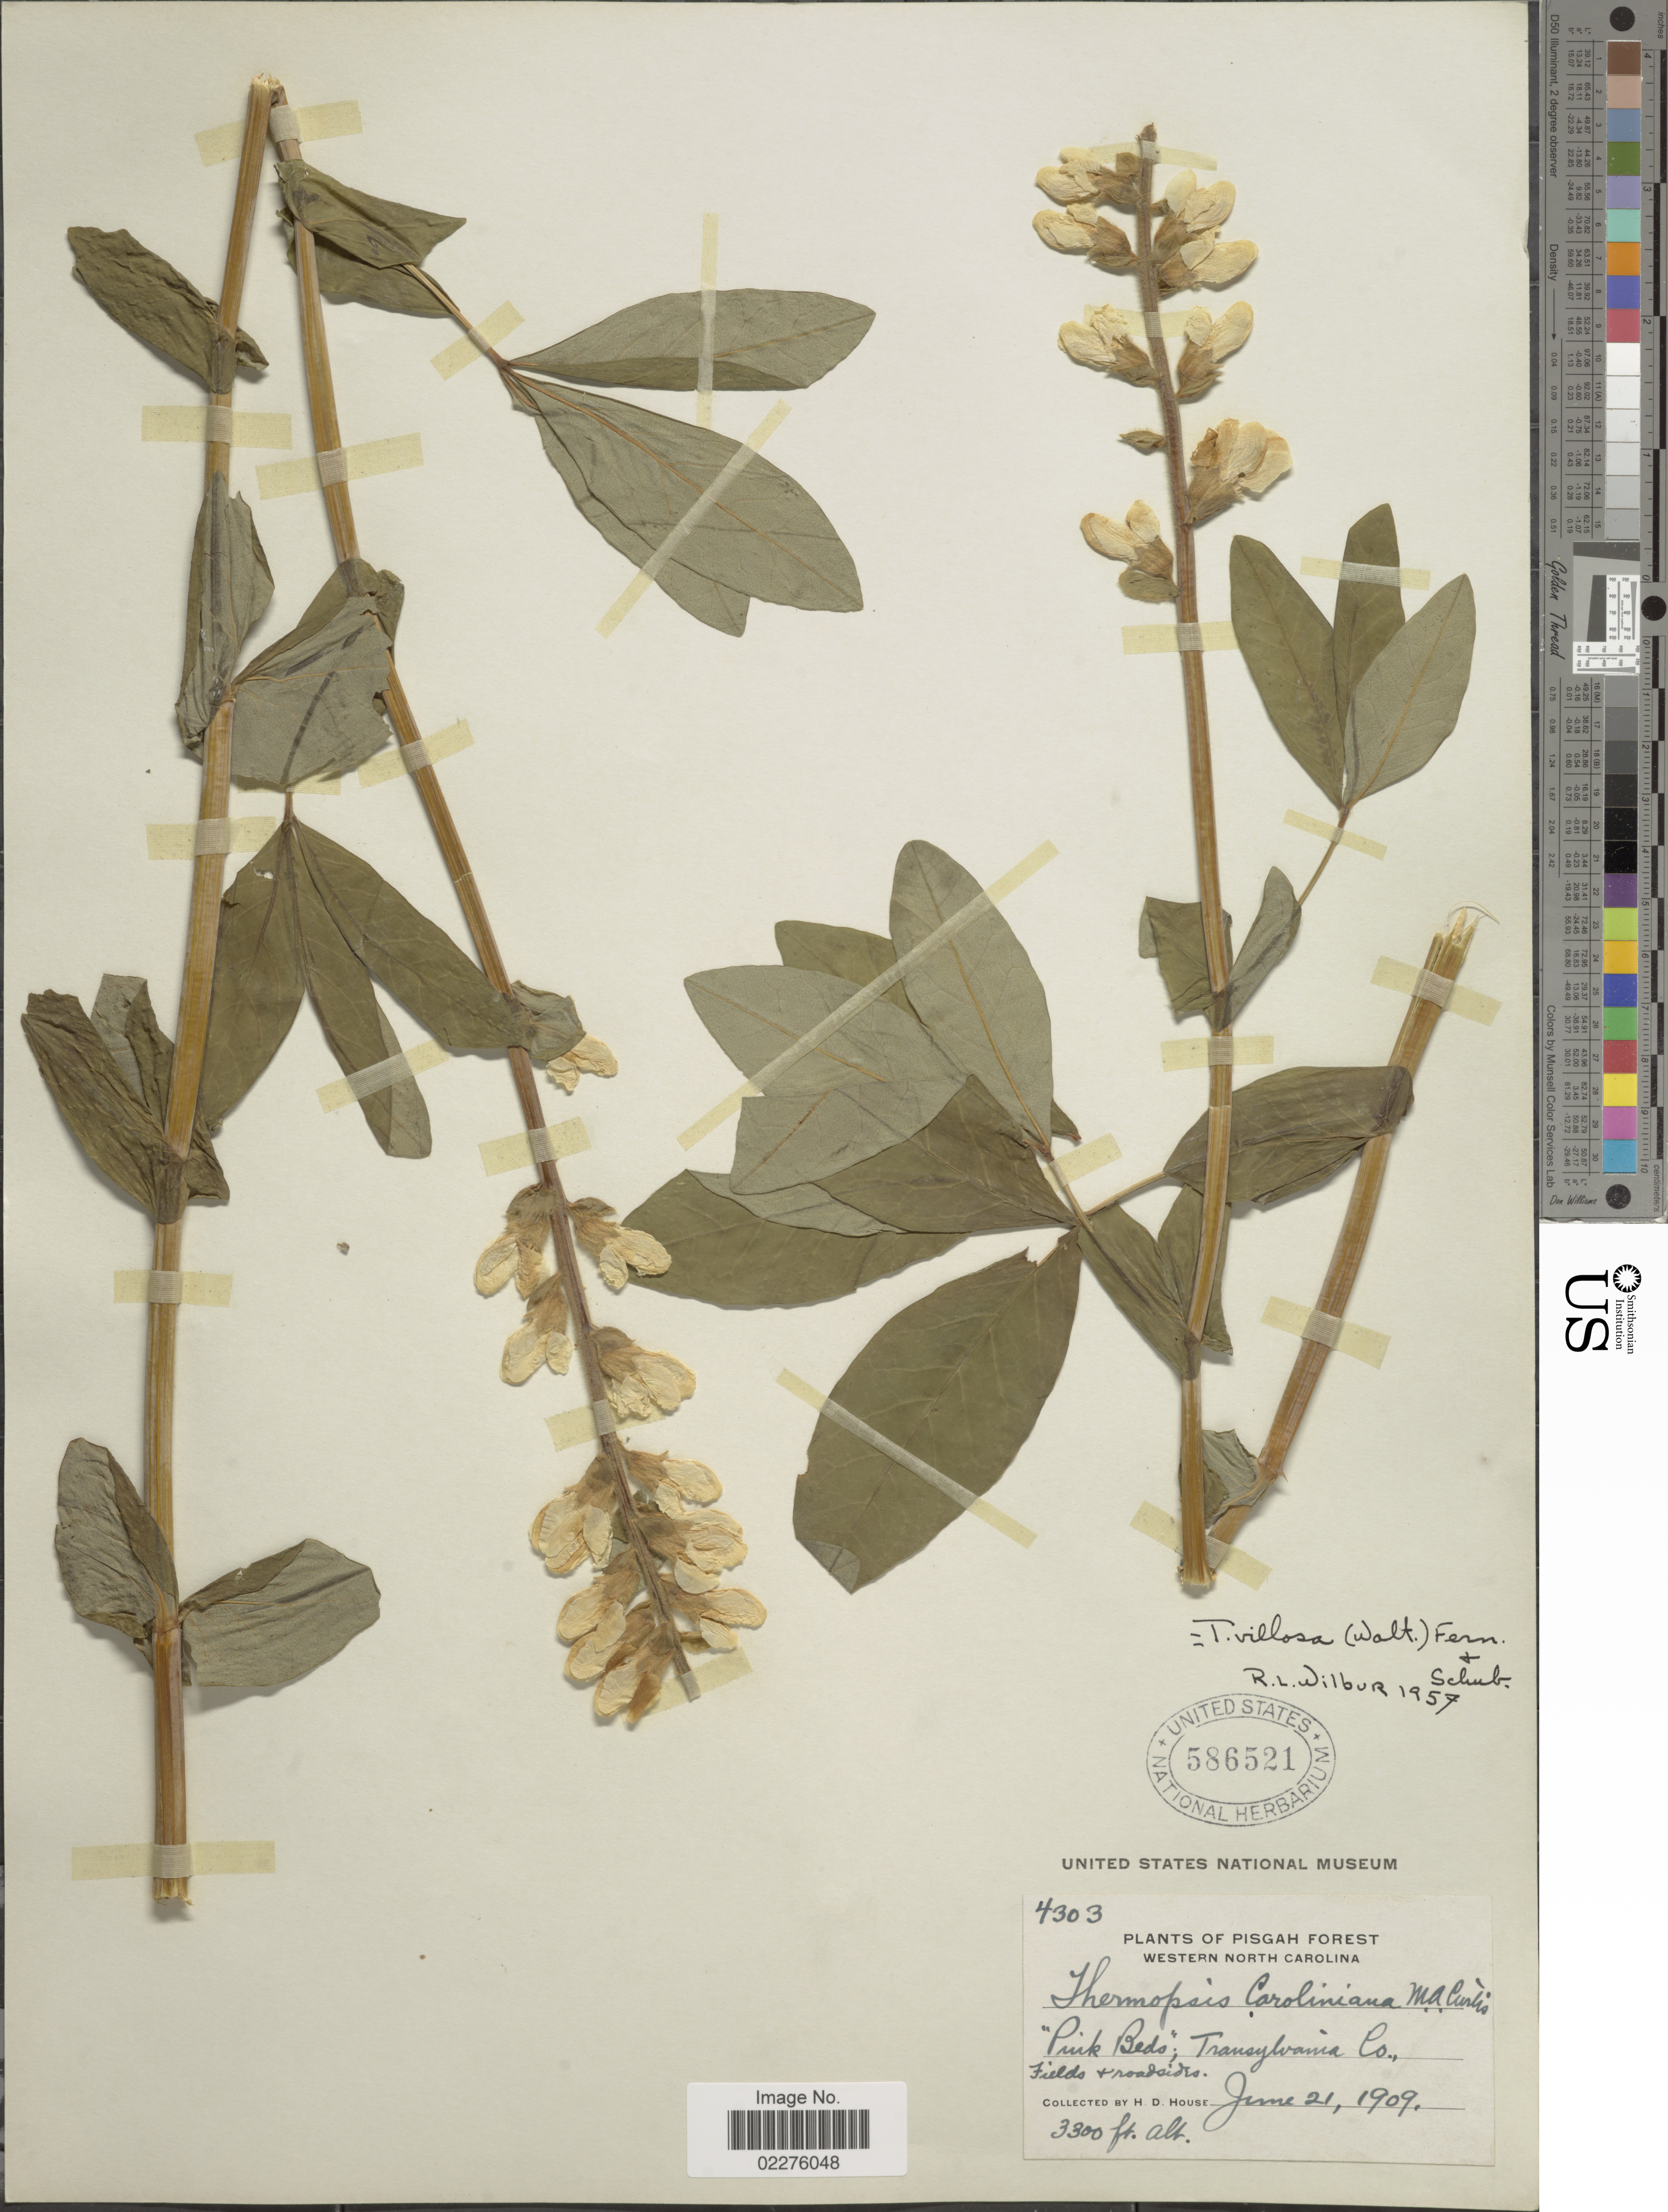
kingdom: Plantae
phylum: Tracheophyta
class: Magnoliopsida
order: Fabales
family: Fabaceae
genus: Thermopsis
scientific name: Thermopsis caroliniana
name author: M.A. Curtis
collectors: H. D. House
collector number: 4303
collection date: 1909-06-21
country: United States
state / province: North Carolina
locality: Pisgah Forest, Western North Carolina, 'Pink Beds'; Transylvania Co., Fields + roadsides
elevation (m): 1006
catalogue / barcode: US 586521